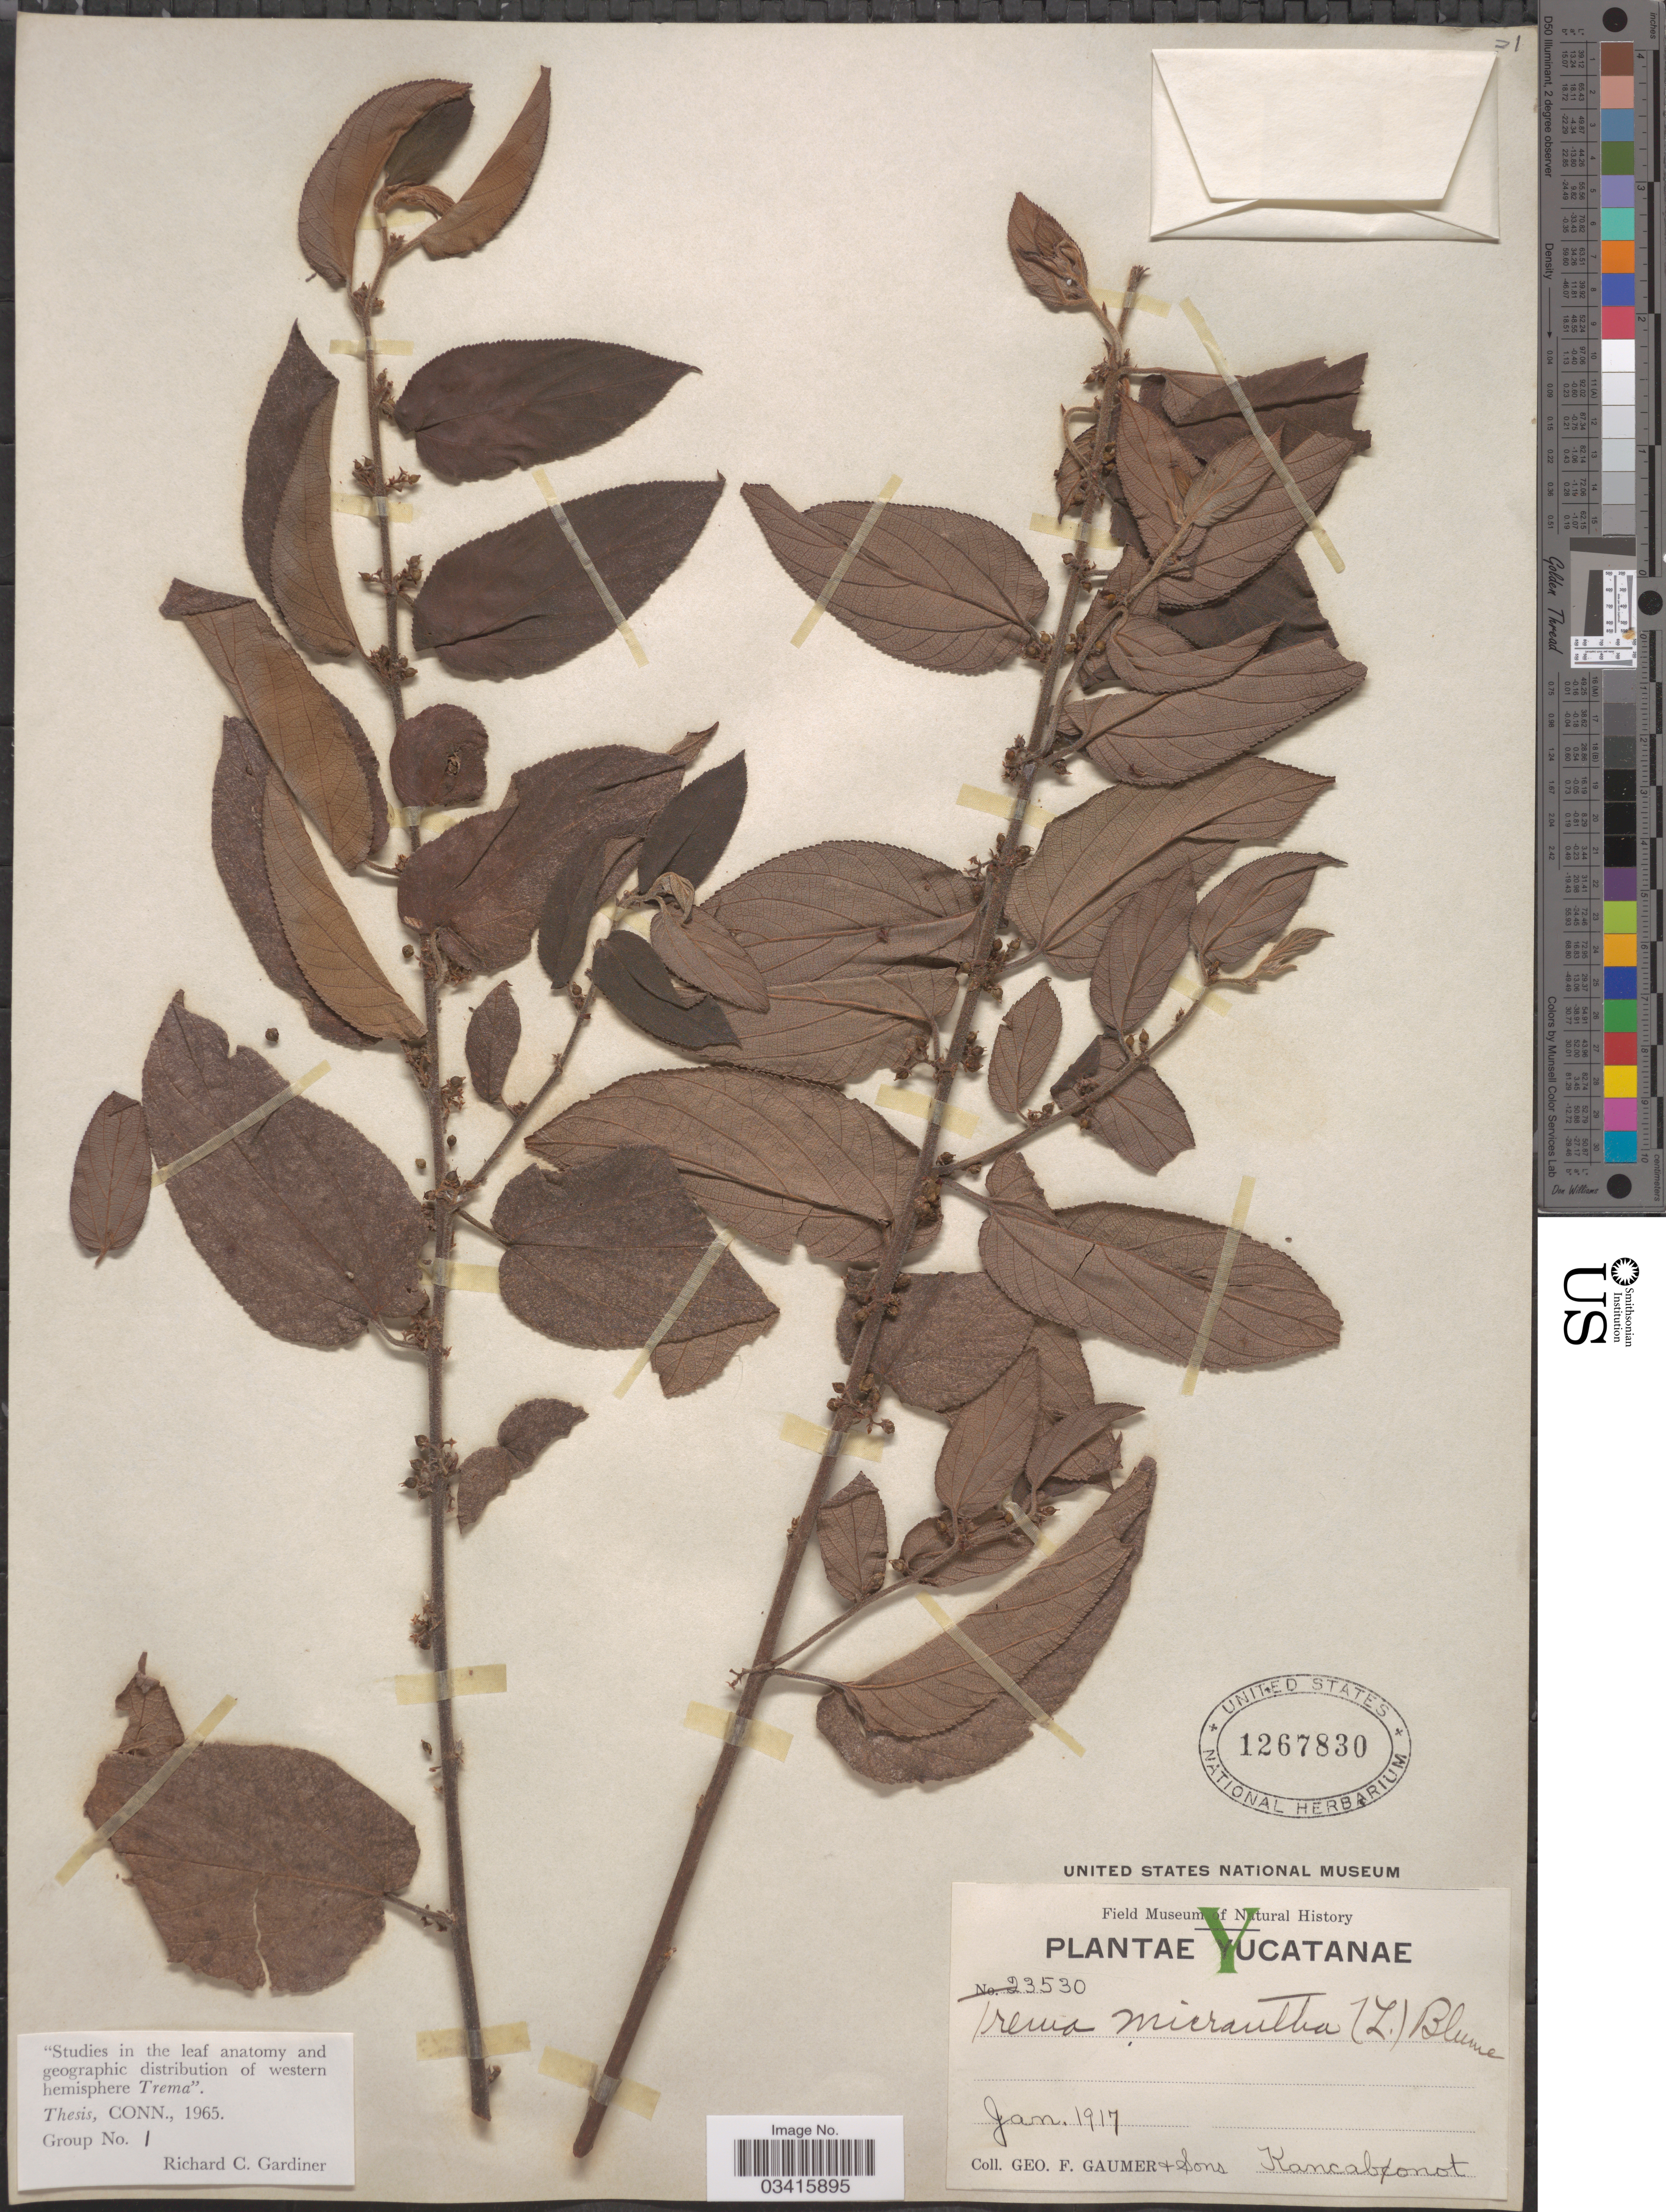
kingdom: Plantae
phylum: Tracheophyta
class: Magnoliopsida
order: Rosales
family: Cannabaceae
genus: Trema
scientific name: Trema micranthum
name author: (L.) Blume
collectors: G. F. Gaumer & Sons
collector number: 23530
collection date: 1917-01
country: Mexico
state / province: Yucatán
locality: Yucatanae. Kancabonot.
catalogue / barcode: US 1267830